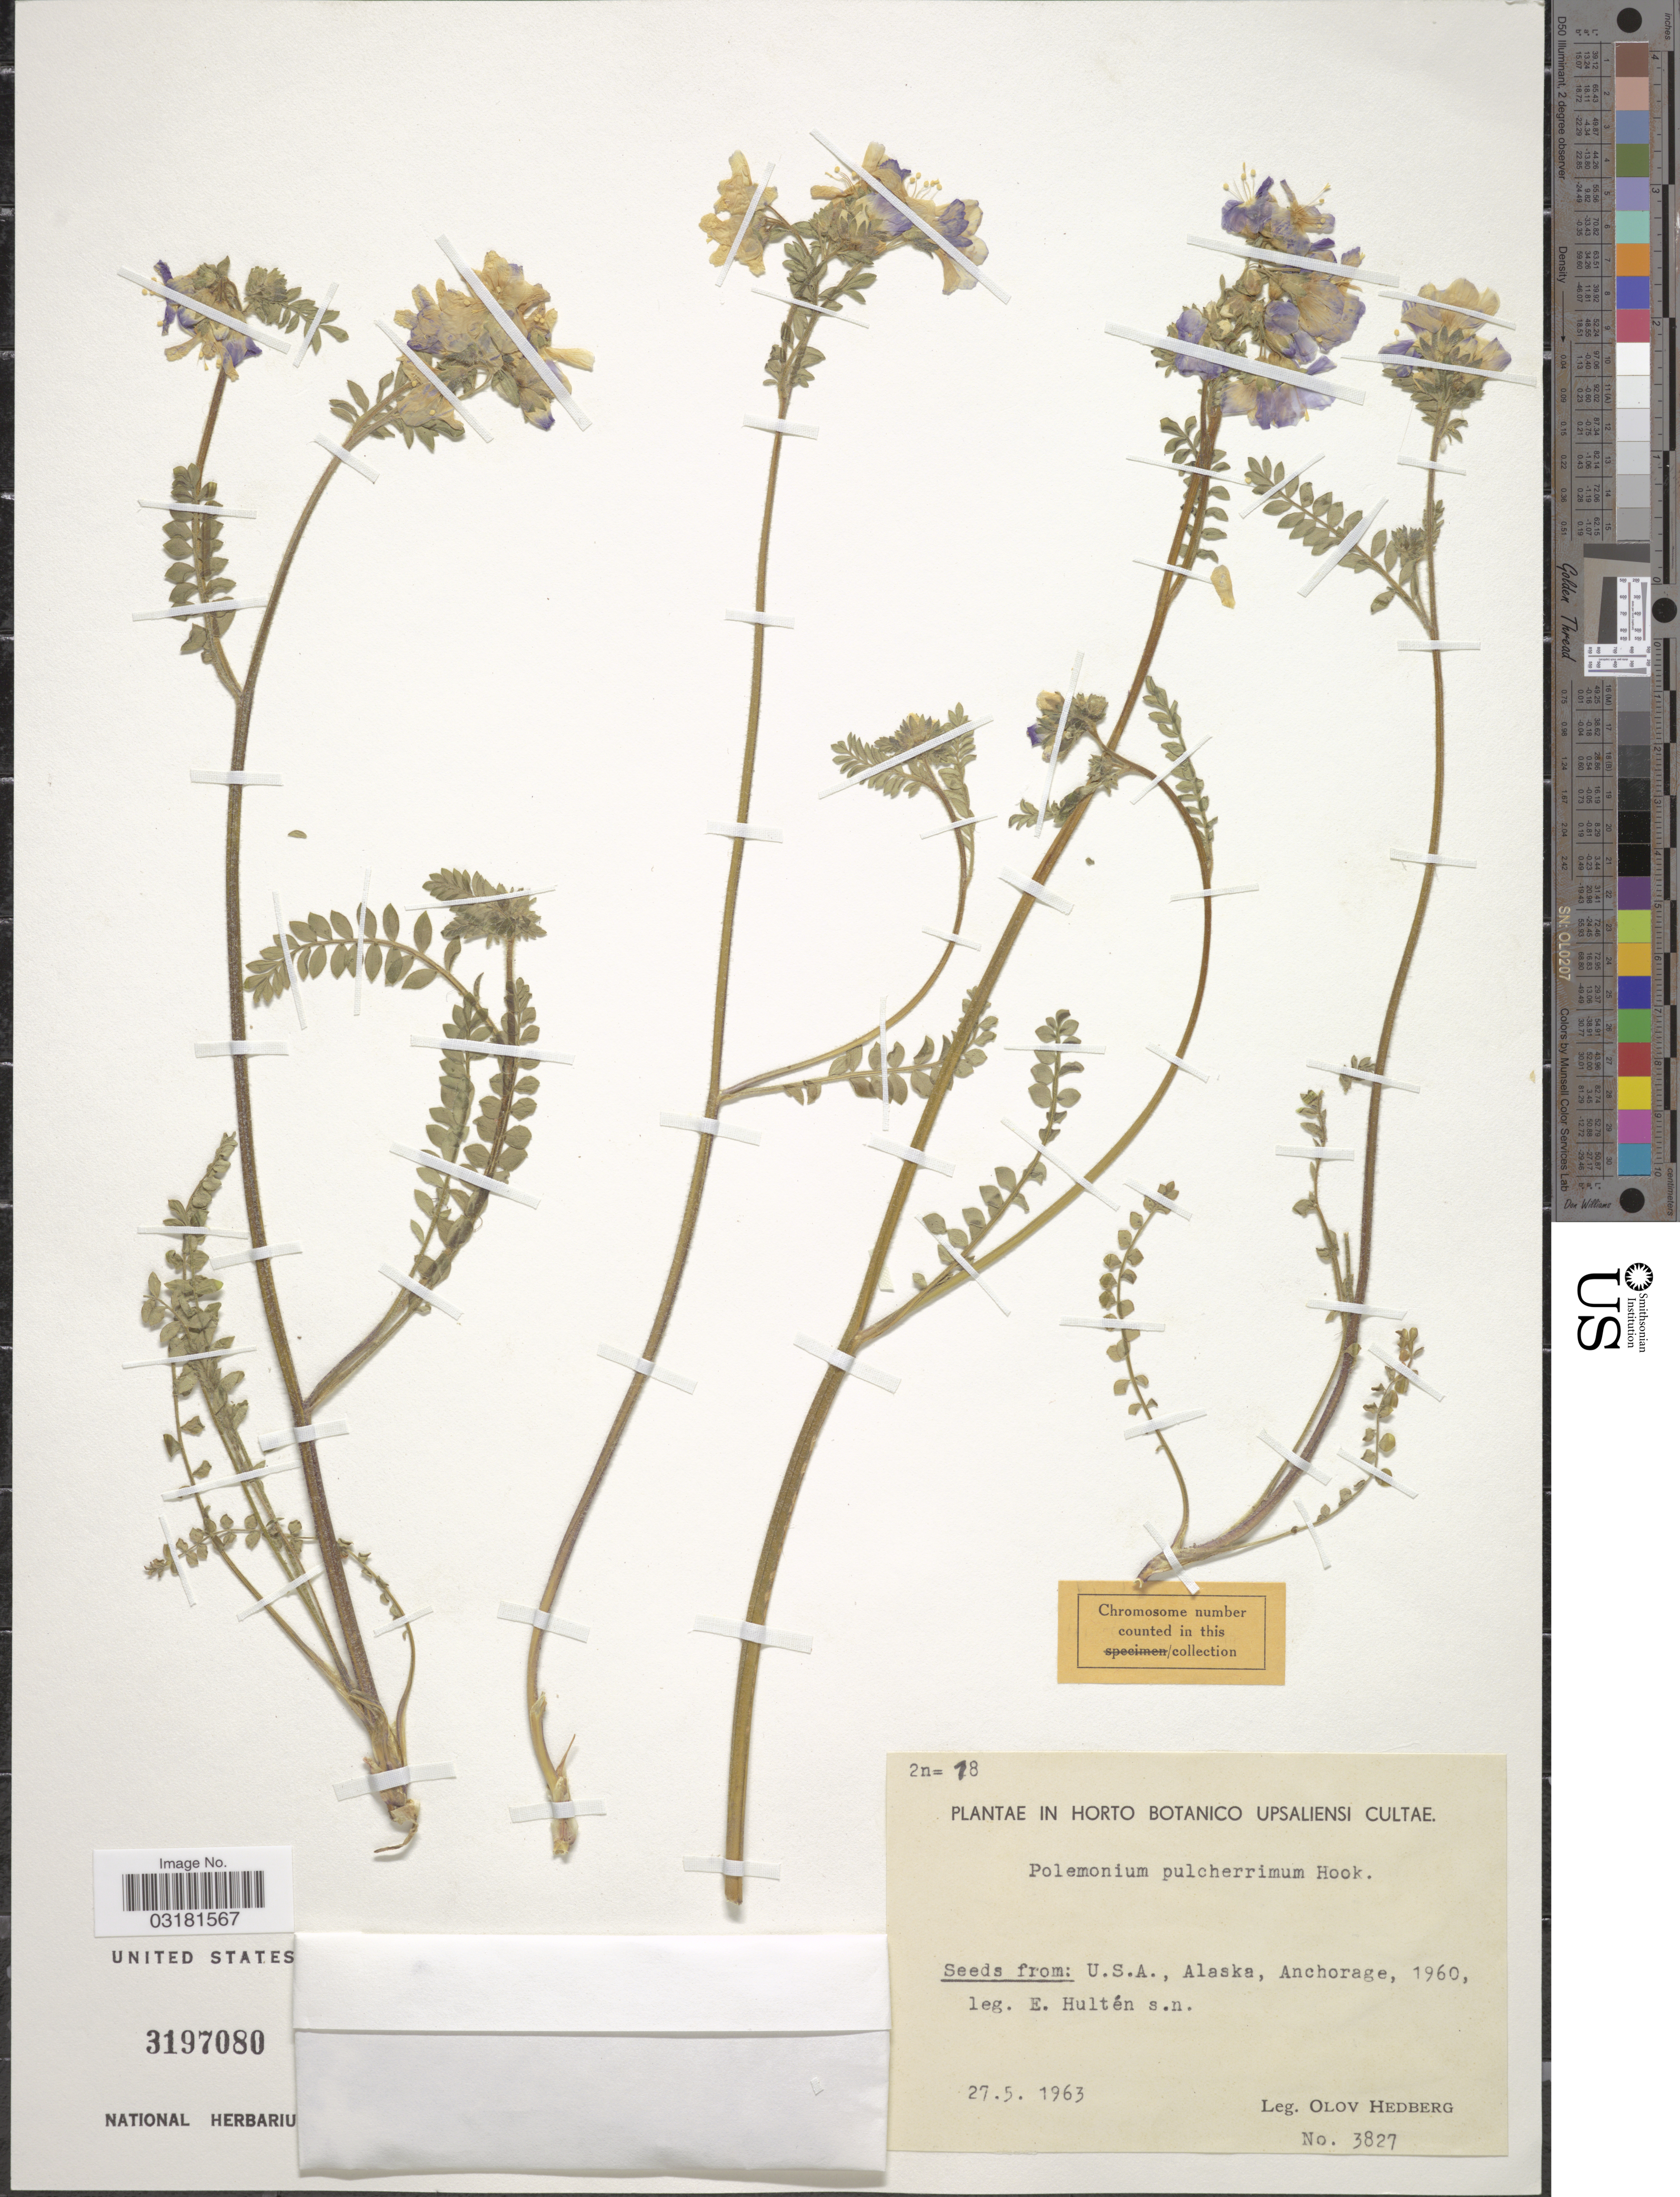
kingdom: Plantae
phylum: Tracheophyta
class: Magnoliopsida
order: Ericales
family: Polemoniaceae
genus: Polemonium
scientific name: Polemonium pulcherrimum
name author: Hook.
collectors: O. Hedberg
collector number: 3827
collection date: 1963-05-27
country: Sweden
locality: In Horto Botanico Upsaliensi Cultae.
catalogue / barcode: US 3197080